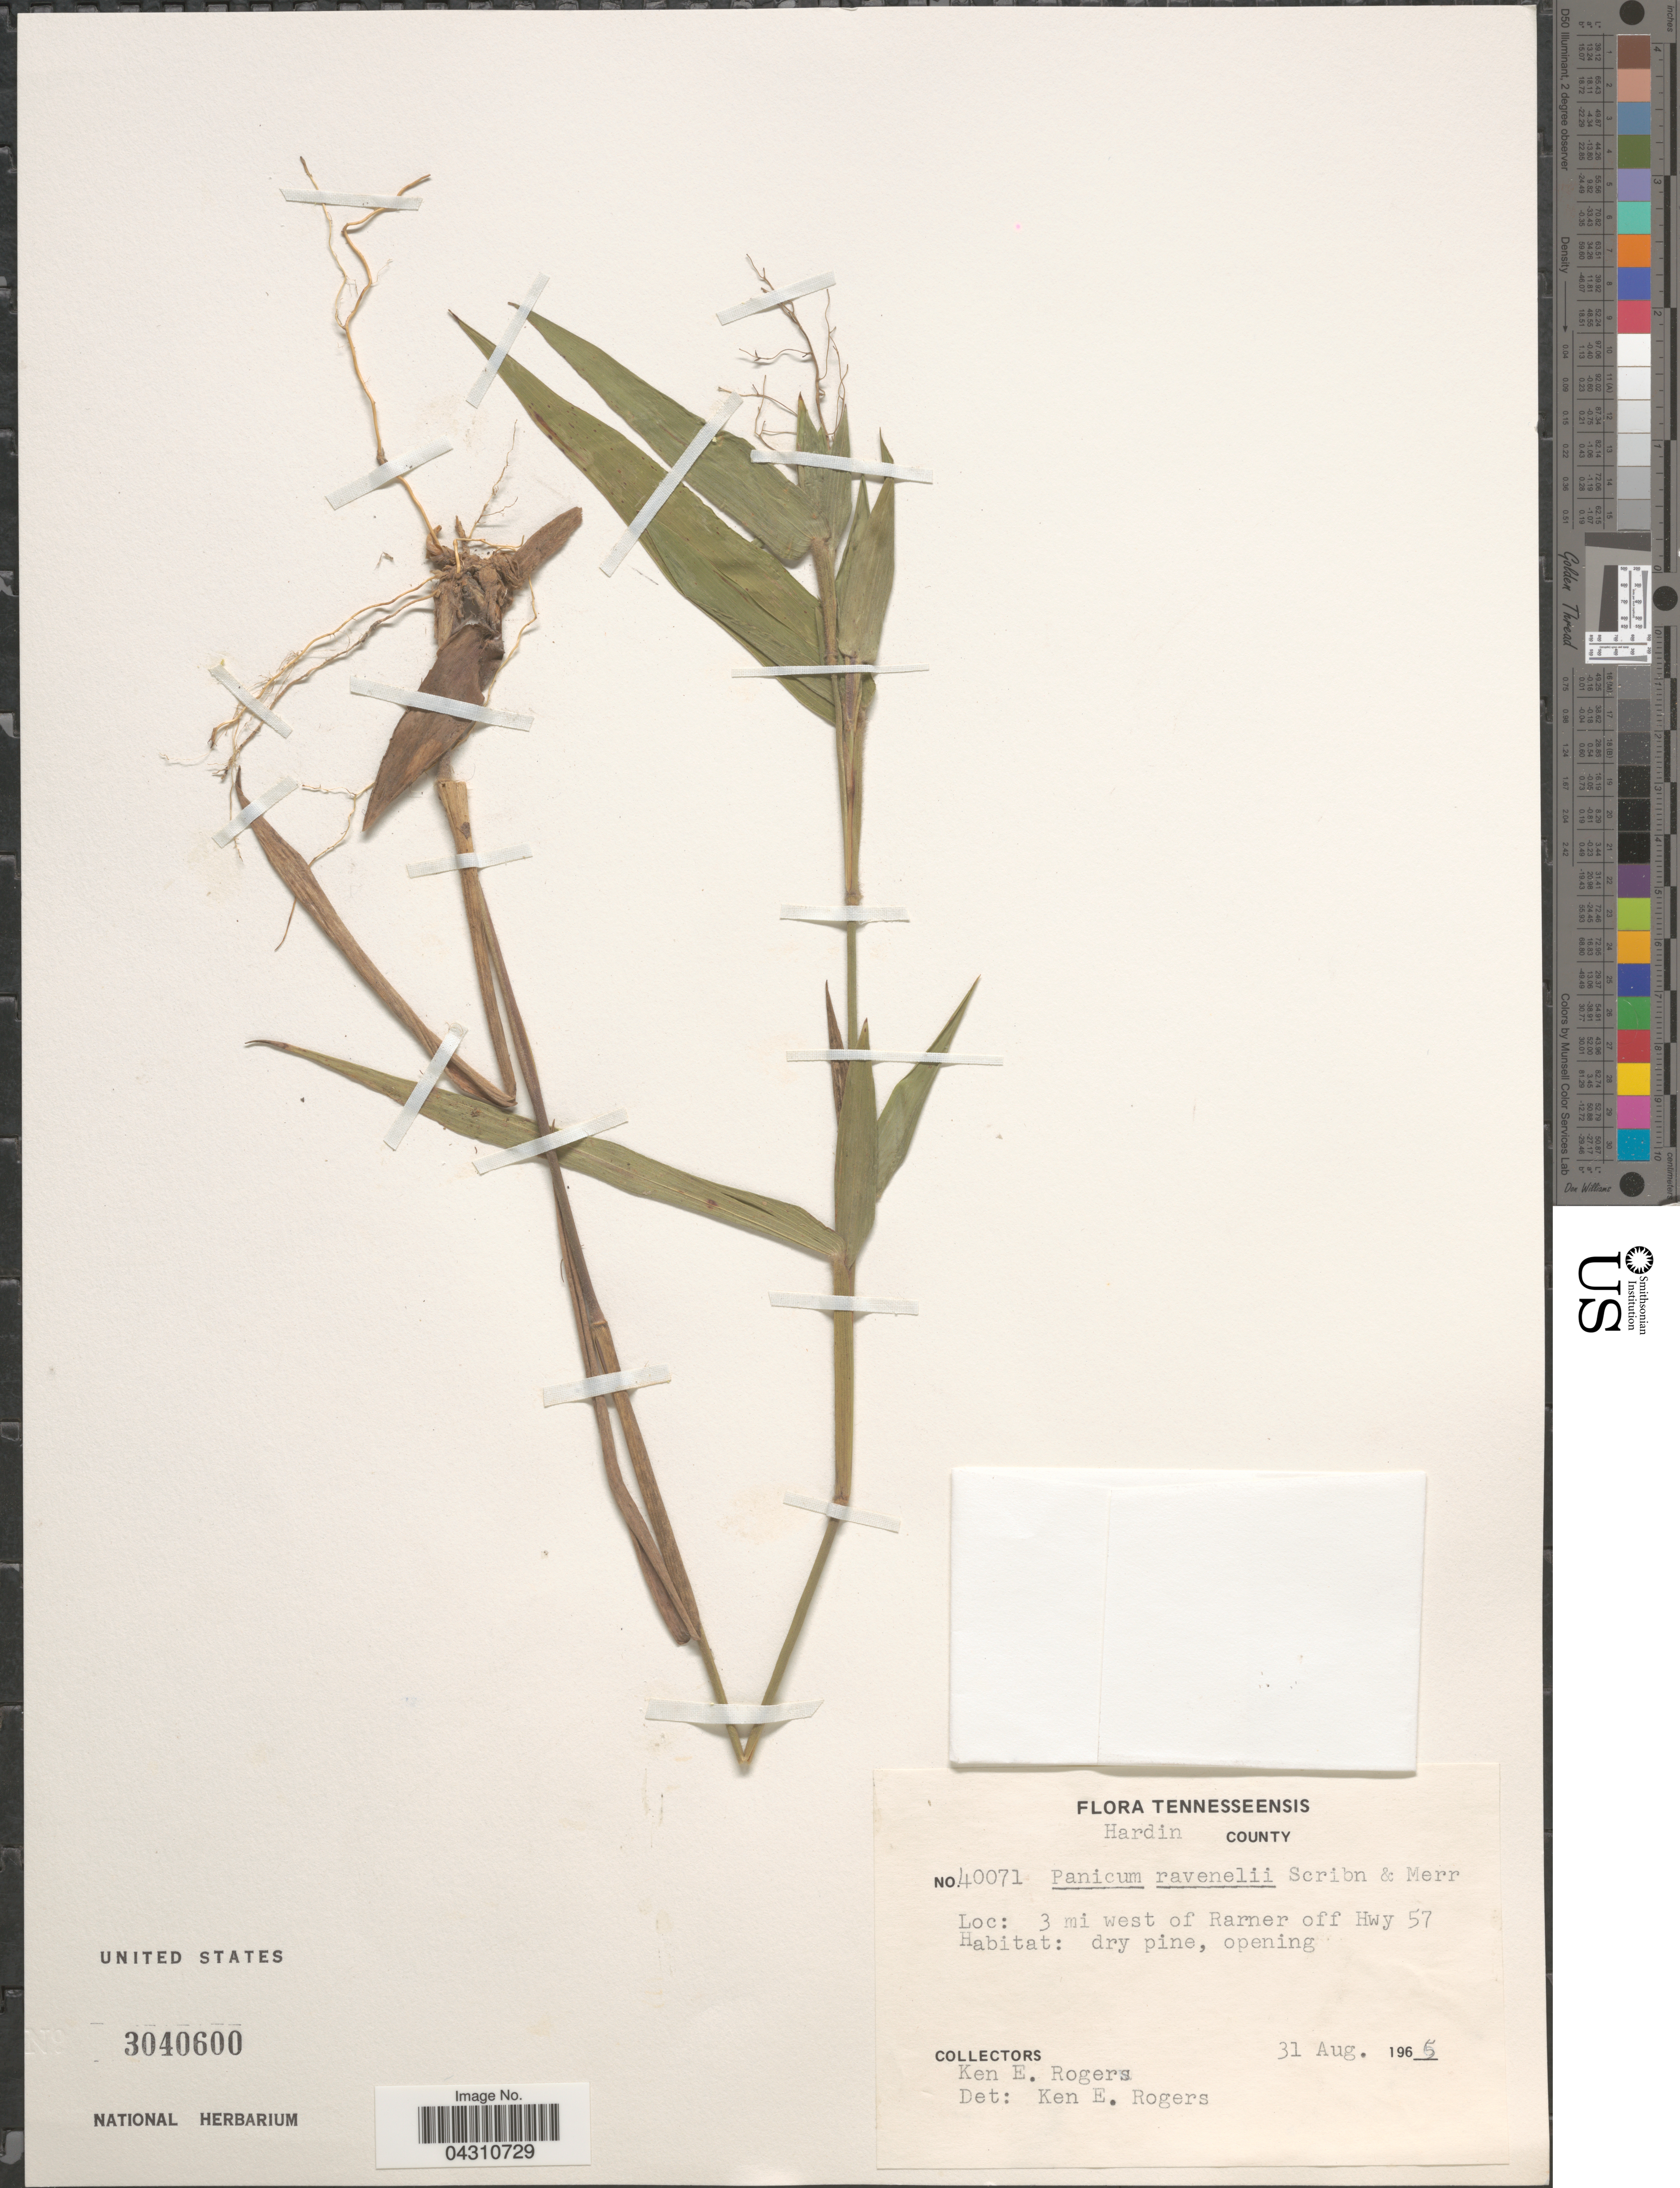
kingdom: Plantae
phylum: Tracheophyta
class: Liliopsida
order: Poales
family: Poaceae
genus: Dichanthelium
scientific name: Dichanthelium ravenelii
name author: (Scribn. & Merr.) Gould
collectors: K. Rogers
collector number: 40071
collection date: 1965-08-31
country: United States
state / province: Tennessee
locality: Tennesseensis. Hardin County. 3 mi west of Rarner off Hwy 57. Dry pine, opening.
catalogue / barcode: US 3040600